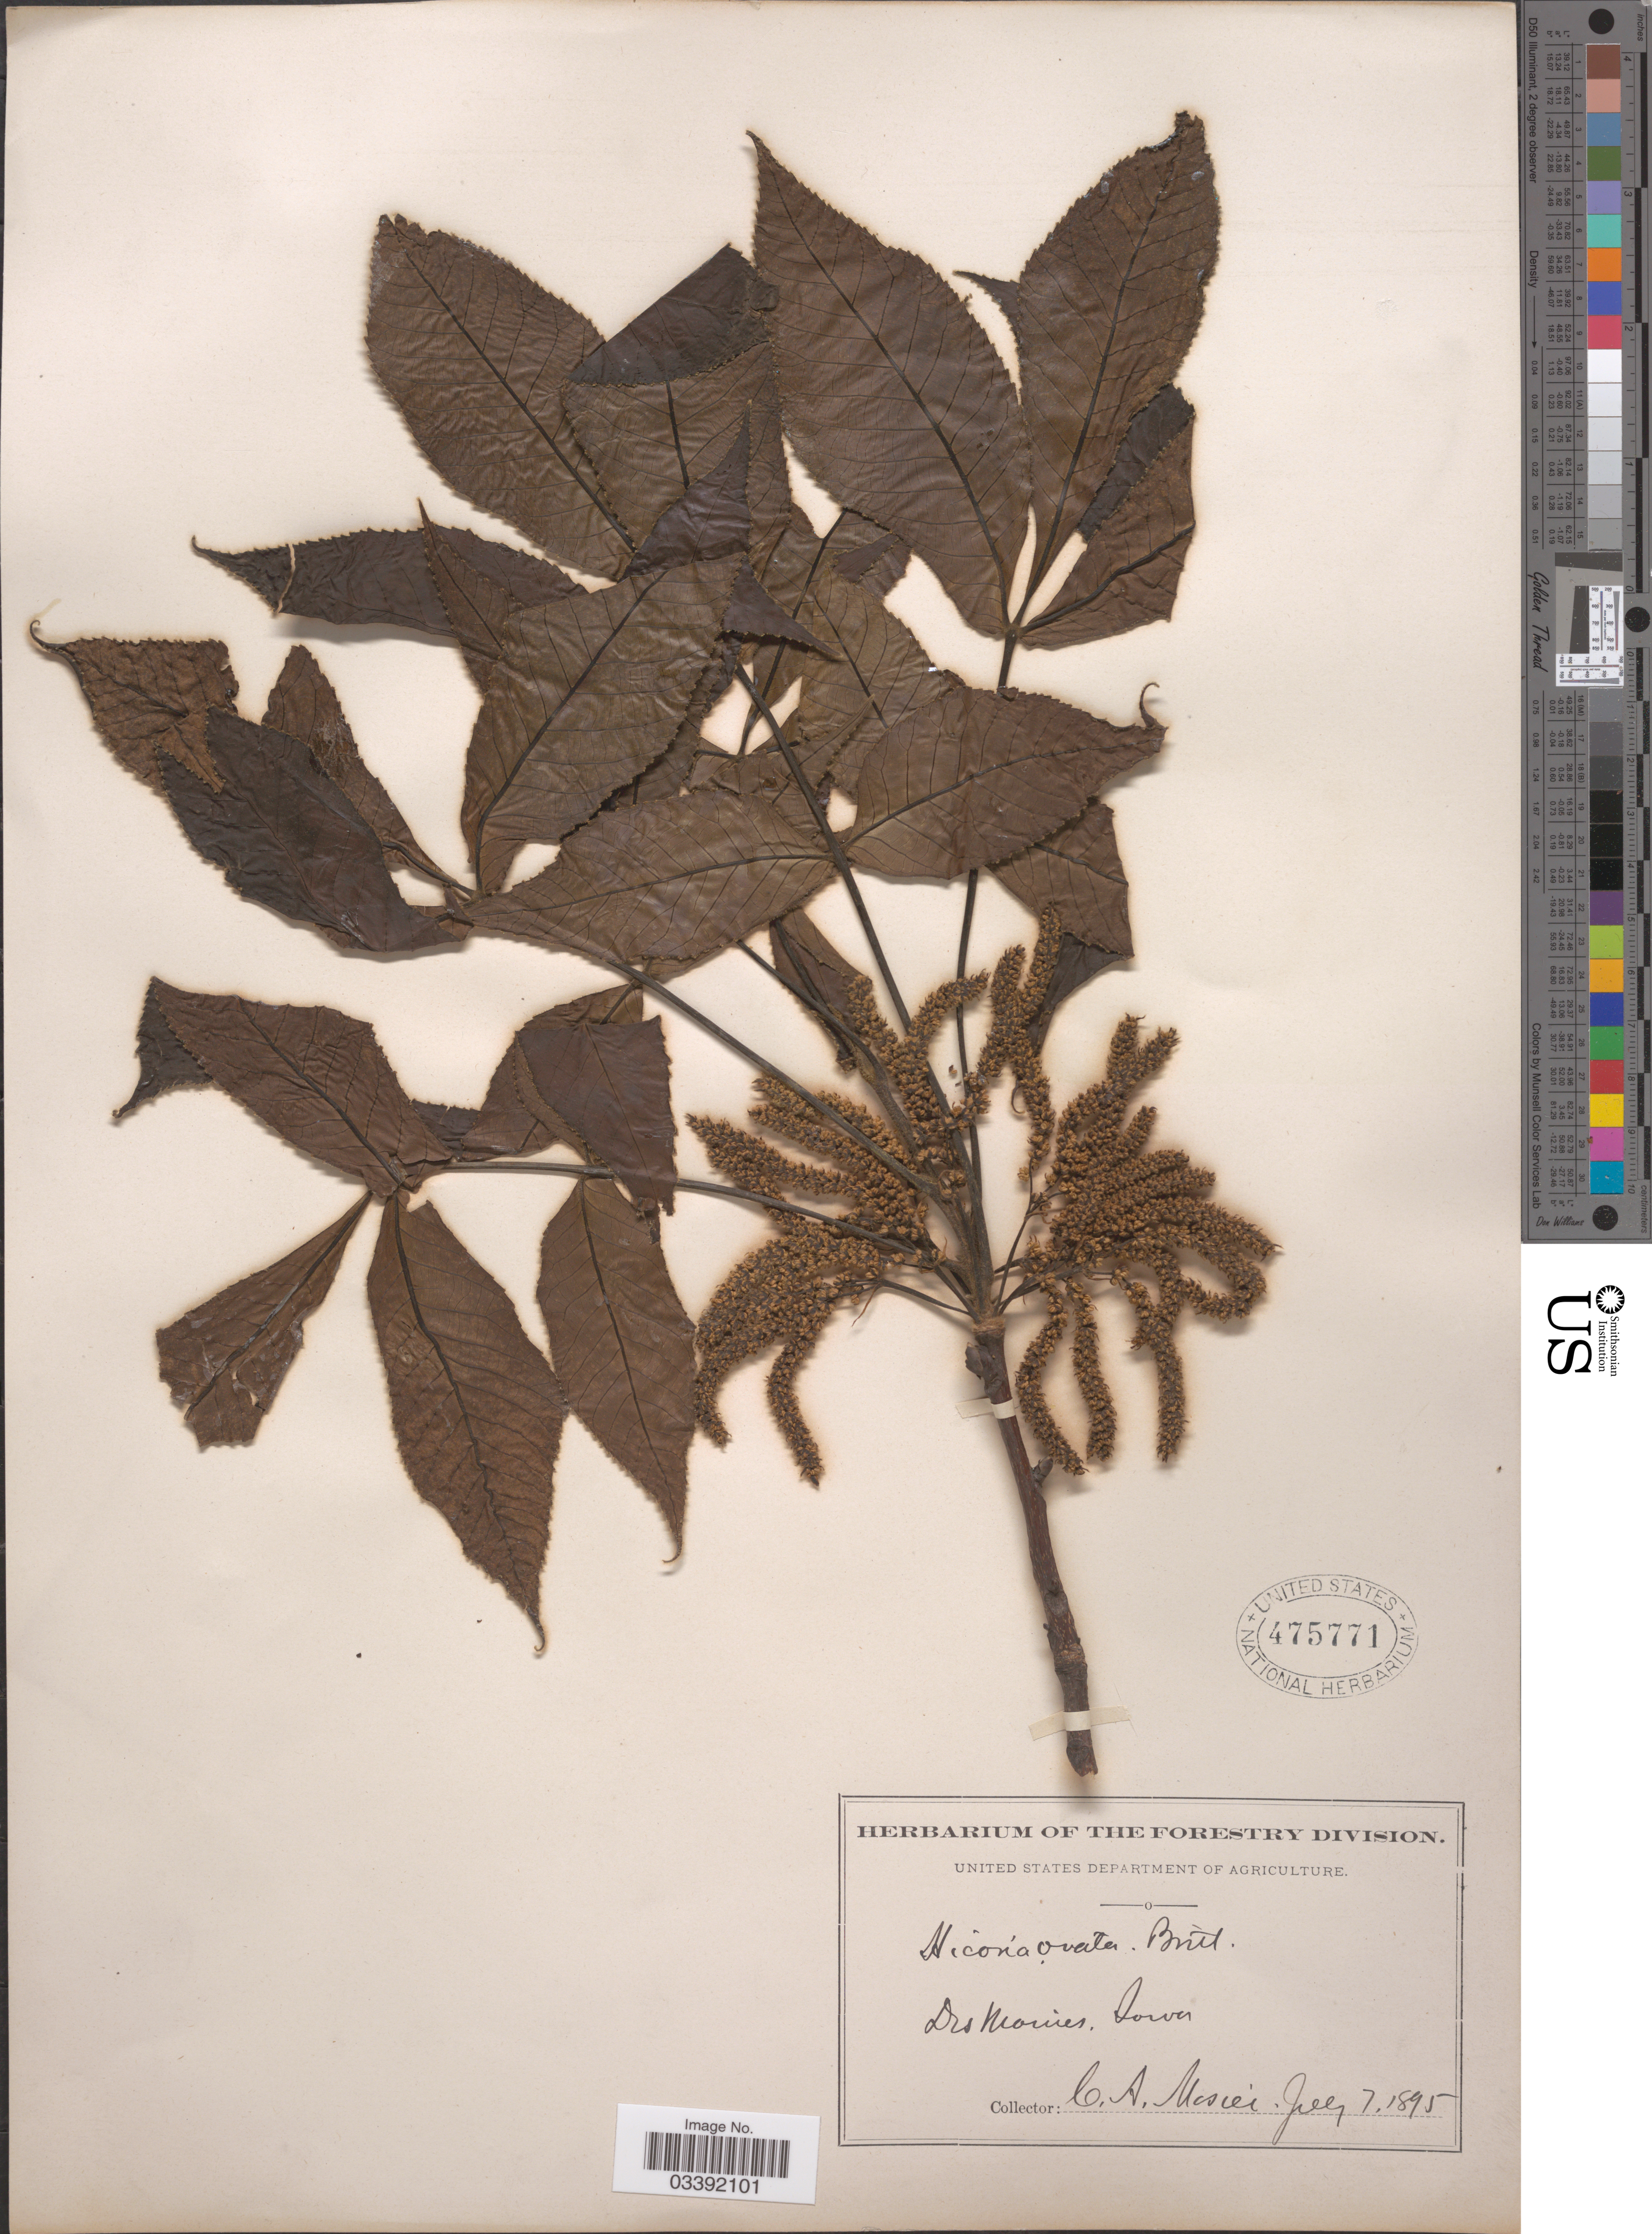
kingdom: Plantae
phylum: Tracheophyta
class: Magnoliopsida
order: Fagales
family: Juglandaceae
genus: Carya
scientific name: Carya ovata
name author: (Mill.) K. Koch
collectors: C. A. Mosier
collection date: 1895-07-07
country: United States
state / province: Iowa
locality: Des Moines.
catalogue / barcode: US 475771